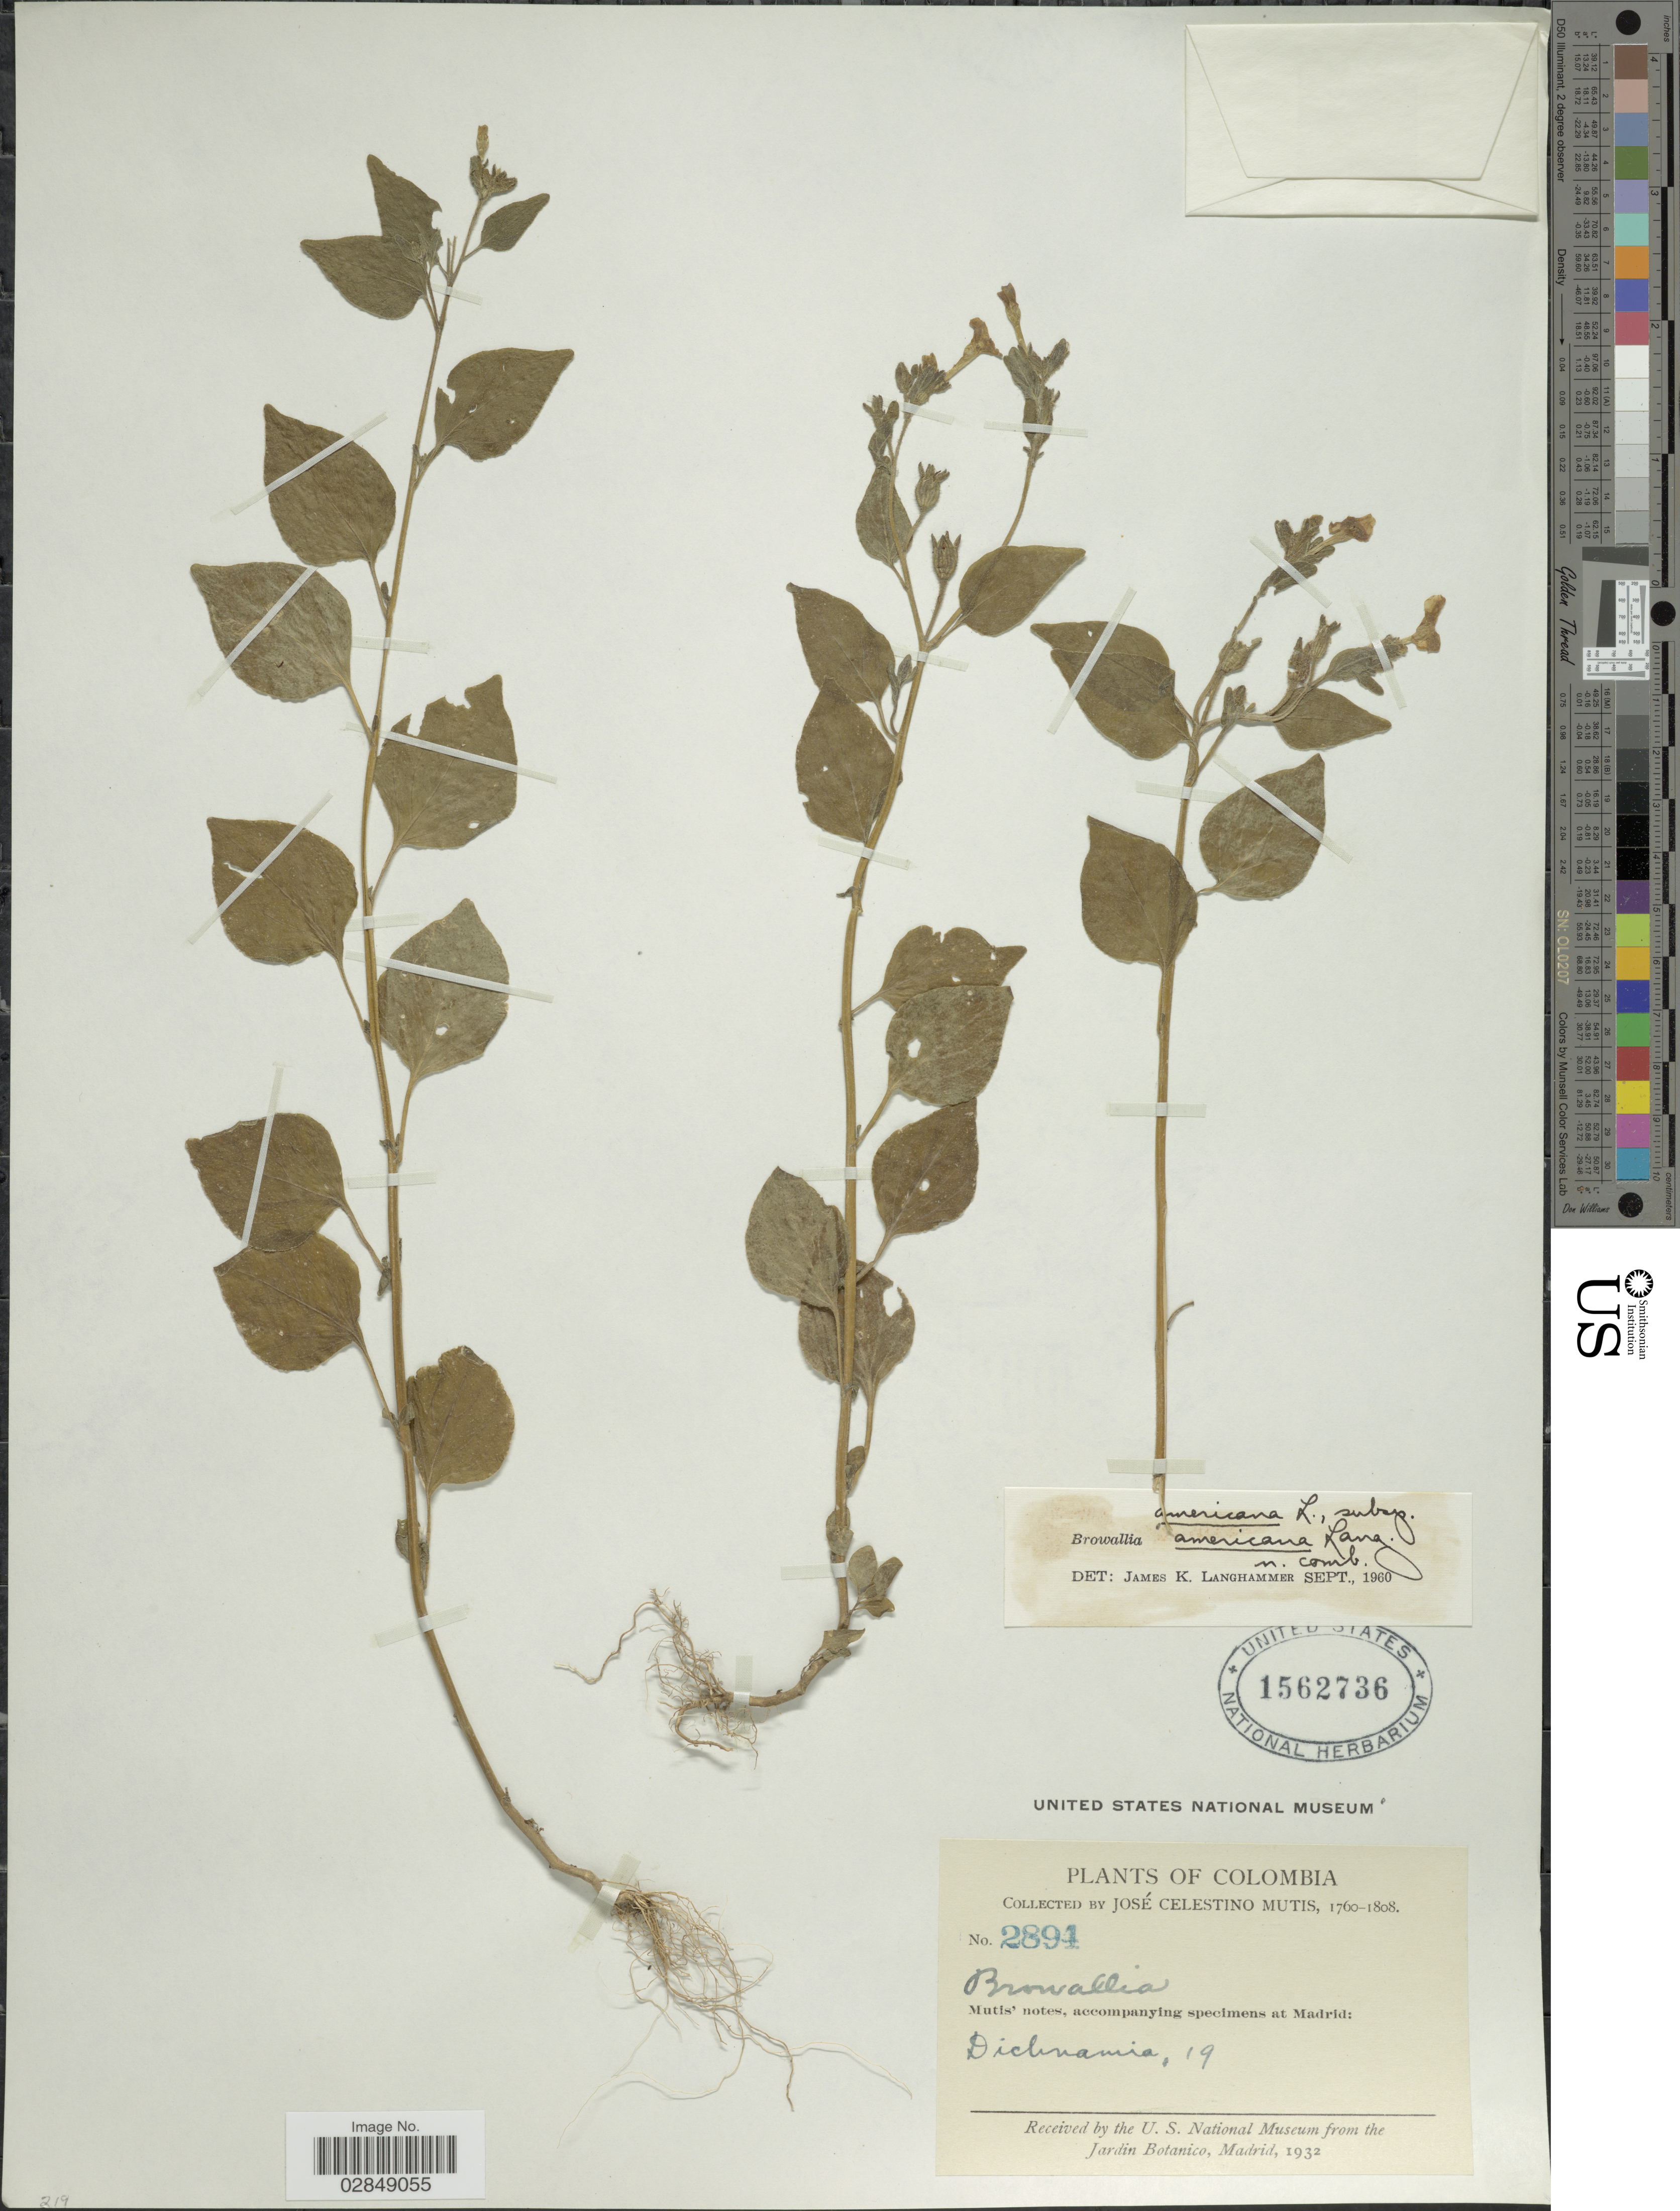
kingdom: Plantae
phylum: Tracheophyta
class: Magnoliopsida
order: Solanales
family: Solanaceae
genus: Browallia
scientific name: Browallia americana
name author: L.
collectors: J. C. B. Mutis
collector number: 2894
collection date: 1760/1808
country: Colombia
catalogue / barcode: US 1562736